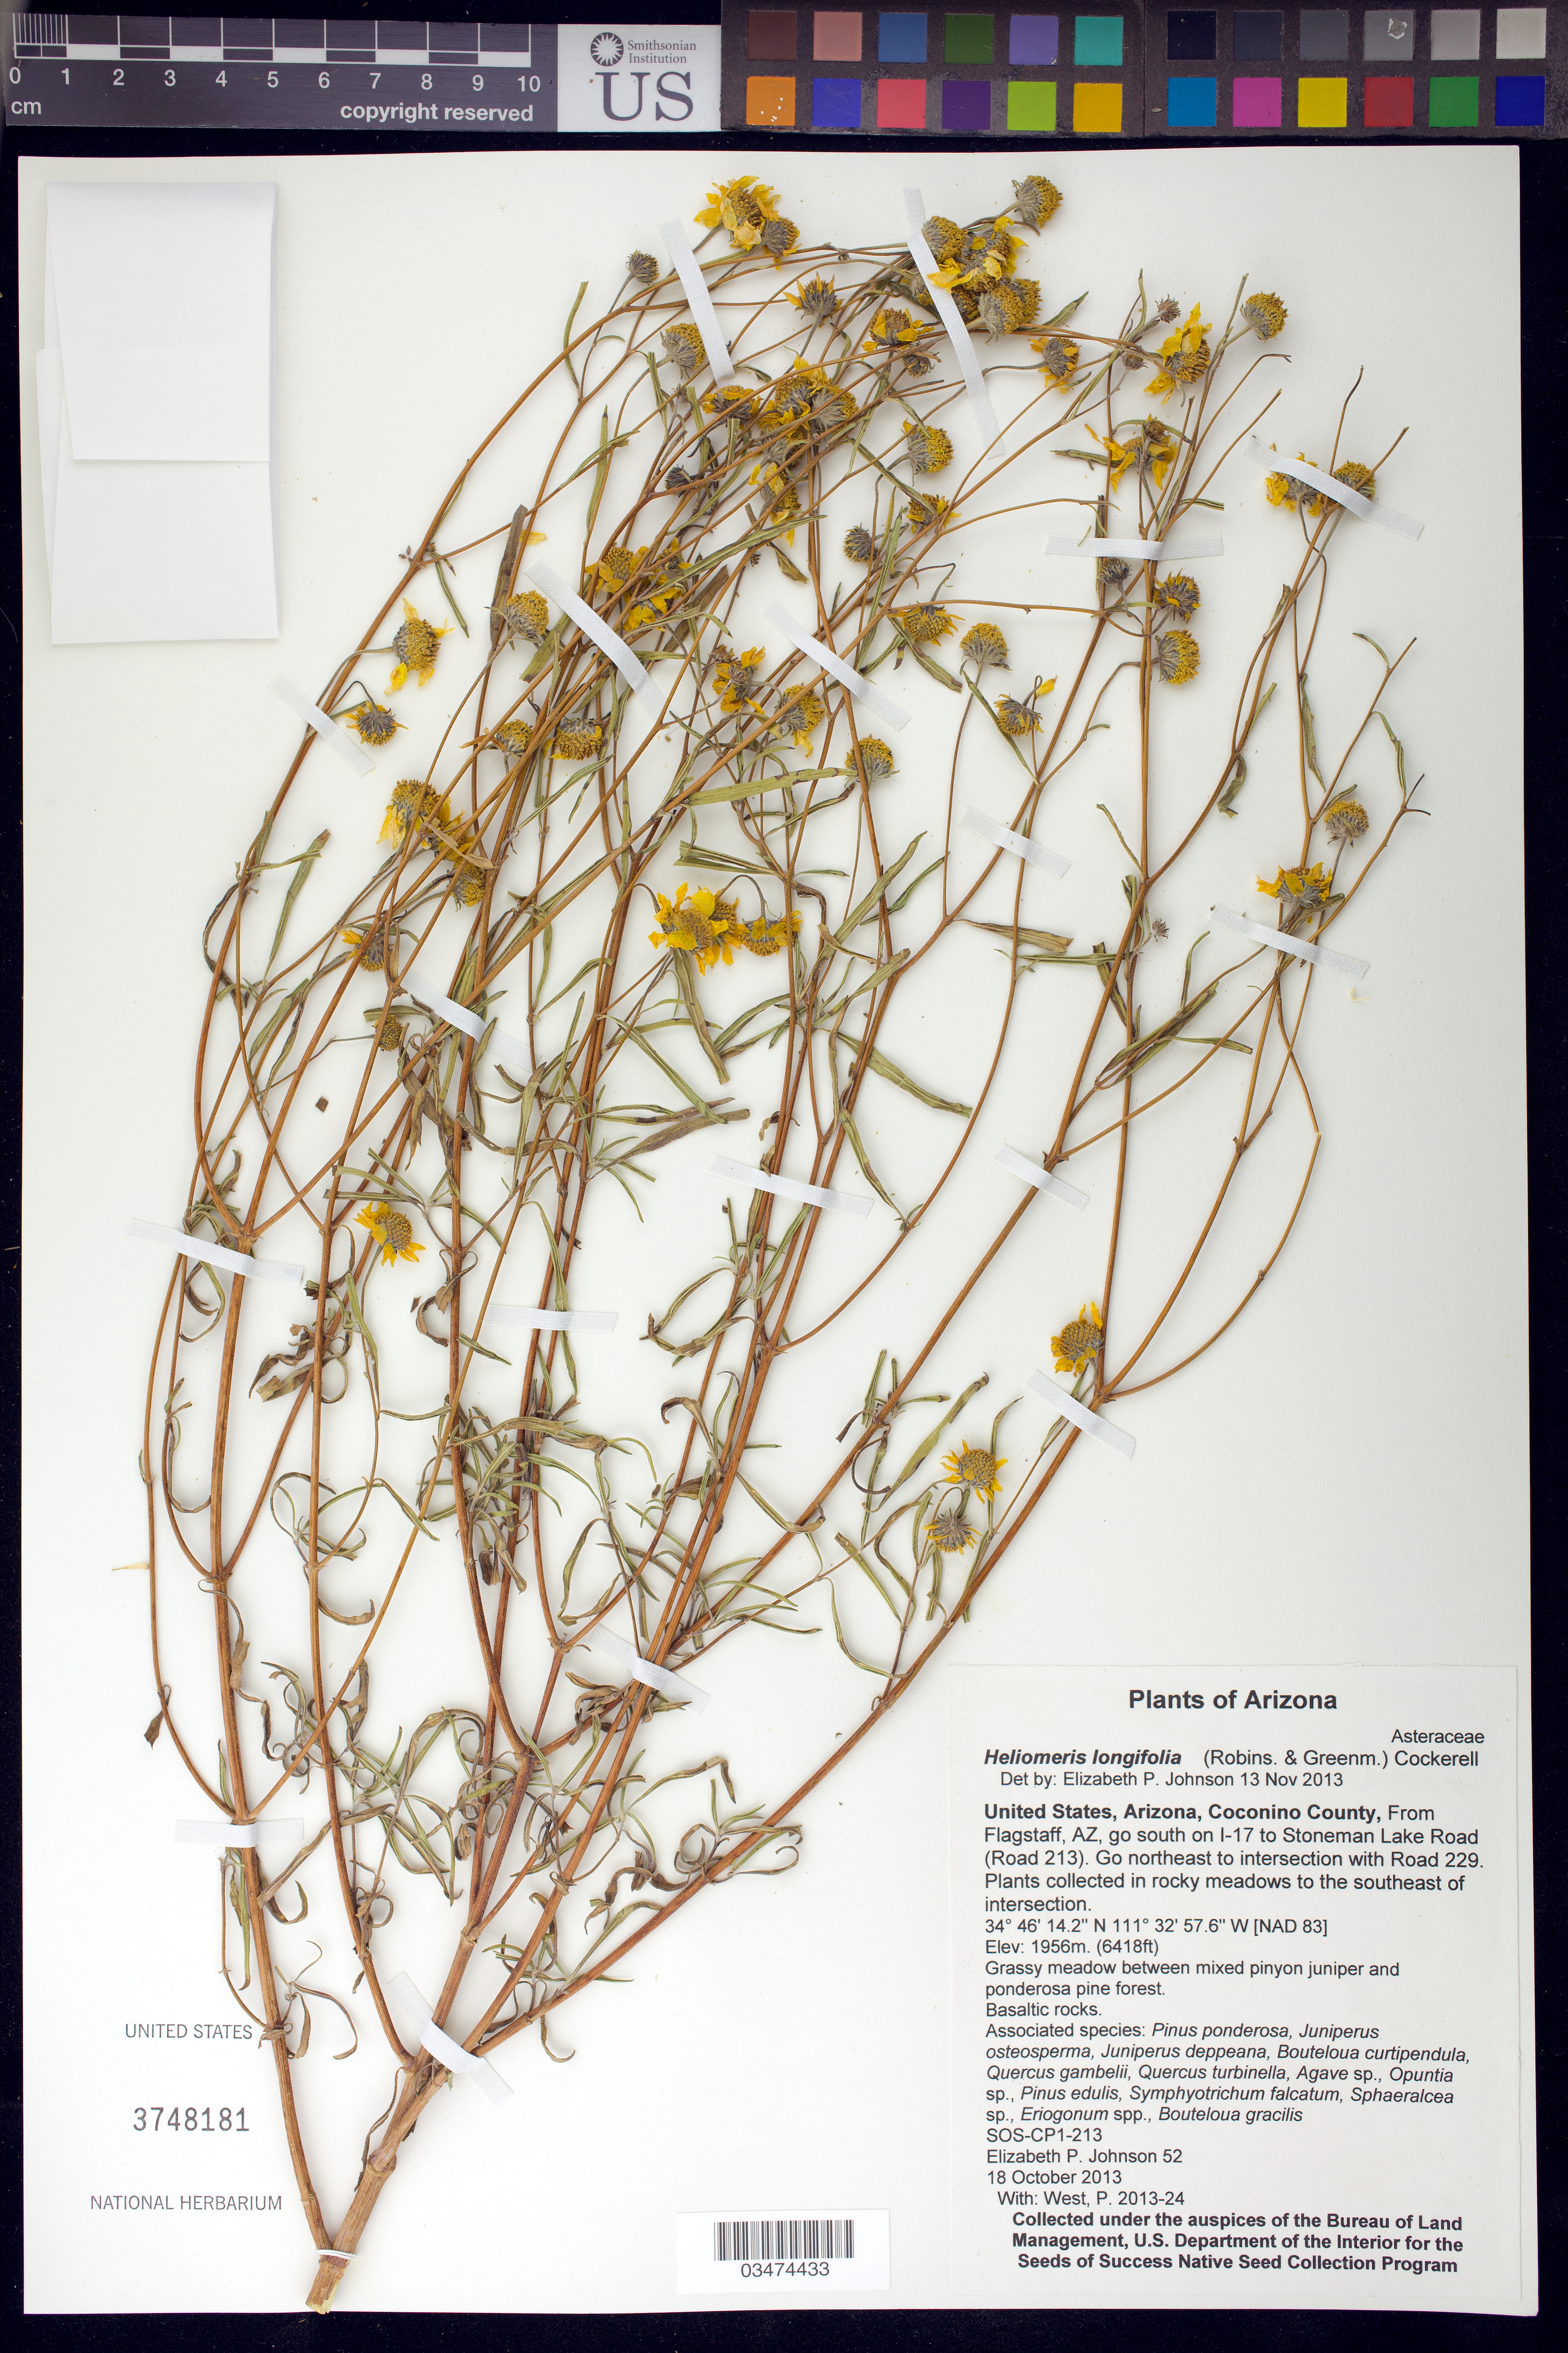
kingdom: Plantae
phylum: Tracheophyta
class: Magnoliopsida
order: Asterales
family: Asteraceae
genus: Heliomeris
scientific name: Heliomeris longifolia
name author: (B.L. Rob.) Cockerell & Greenm.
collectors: E. Johnson & P. West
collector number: CP1-213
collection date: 2013-10-18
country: United States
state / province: Arizona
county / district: Coconino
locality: Intersection of Rd 229 and Stoneman Lake Rd (Rd 213)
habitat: Basaltic rocks. Grassy meadow between mixed pinyon juniper and pondorosa pine forest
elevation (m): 1956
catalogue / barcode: US 3748181